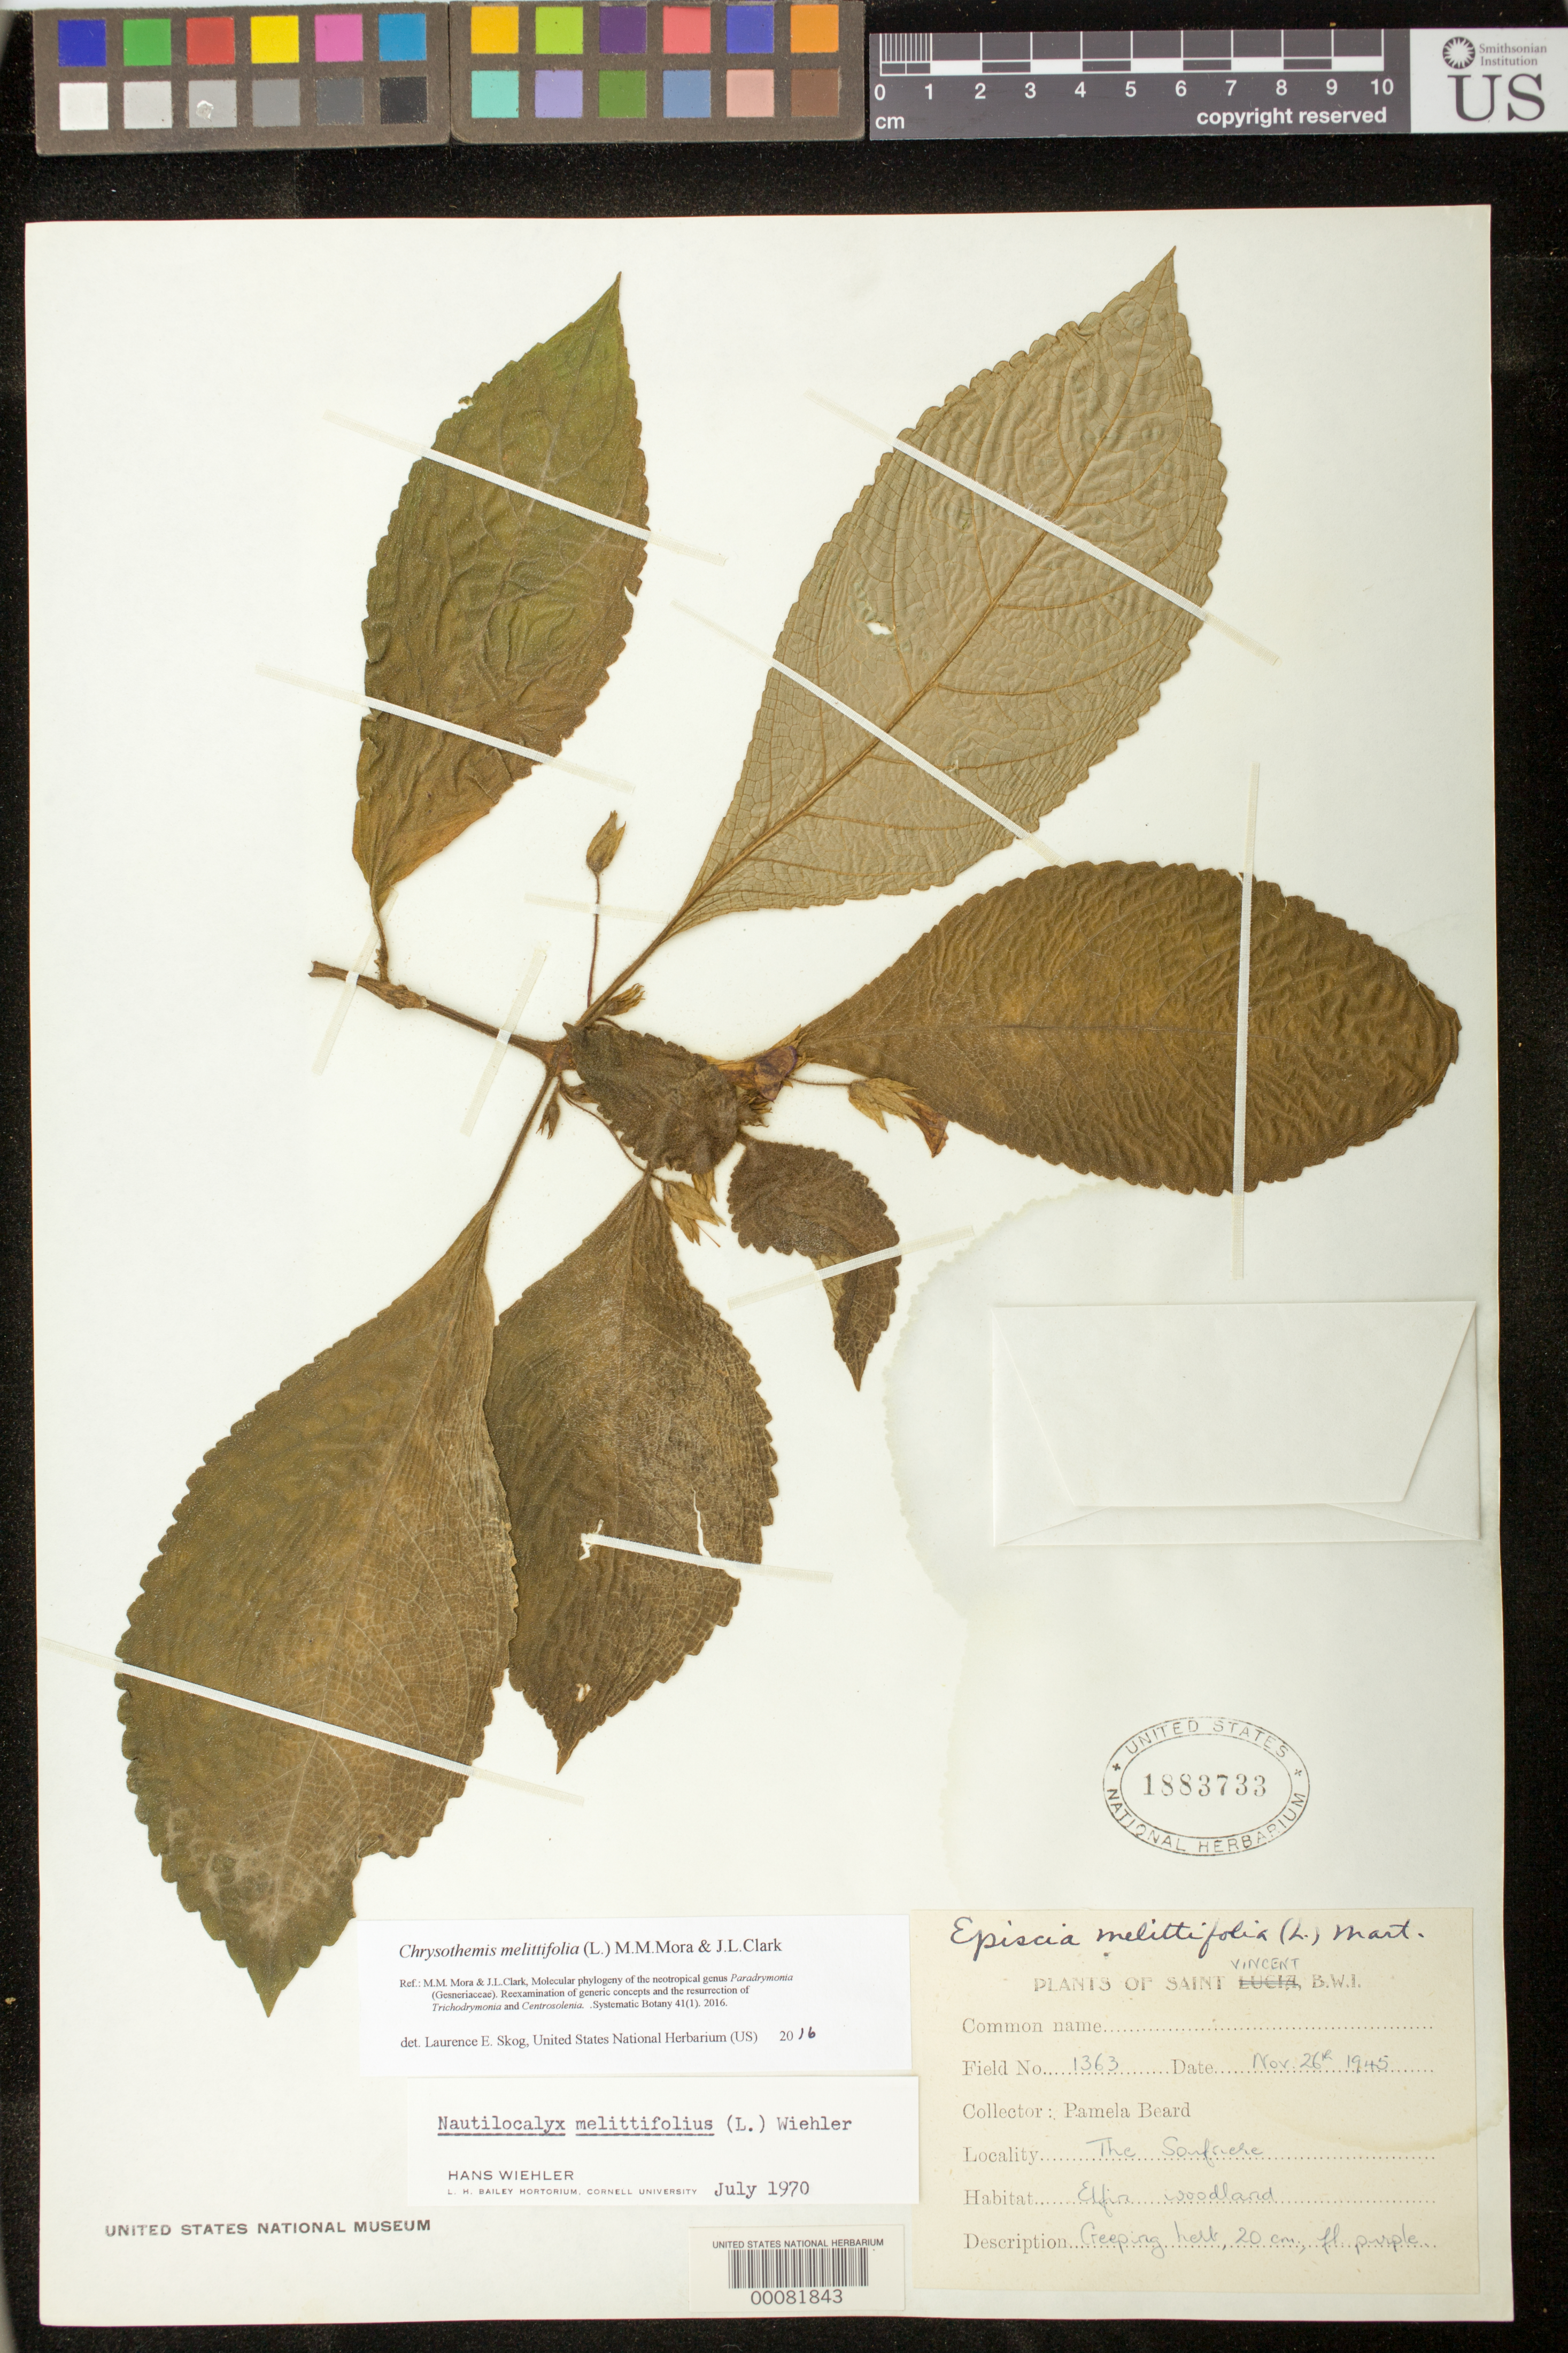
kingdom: Plantae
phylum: Tracheophyta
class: Magnoliopsida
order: Lamiales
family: Gesneriaceae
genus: Chrysothemis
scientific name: Chrysothemis melittifolia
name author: (L.) M.M. Mora & J.L. Clark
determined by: Skog, Laurence E.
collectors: P. Beard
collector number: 1363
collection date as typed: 26 Nov 1945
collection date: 1945-11-26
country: St. Vincent - Grenadines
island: St. Vincent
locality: The Soufriere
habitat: Elfin forest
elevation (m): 1200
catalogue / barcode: US 1883733